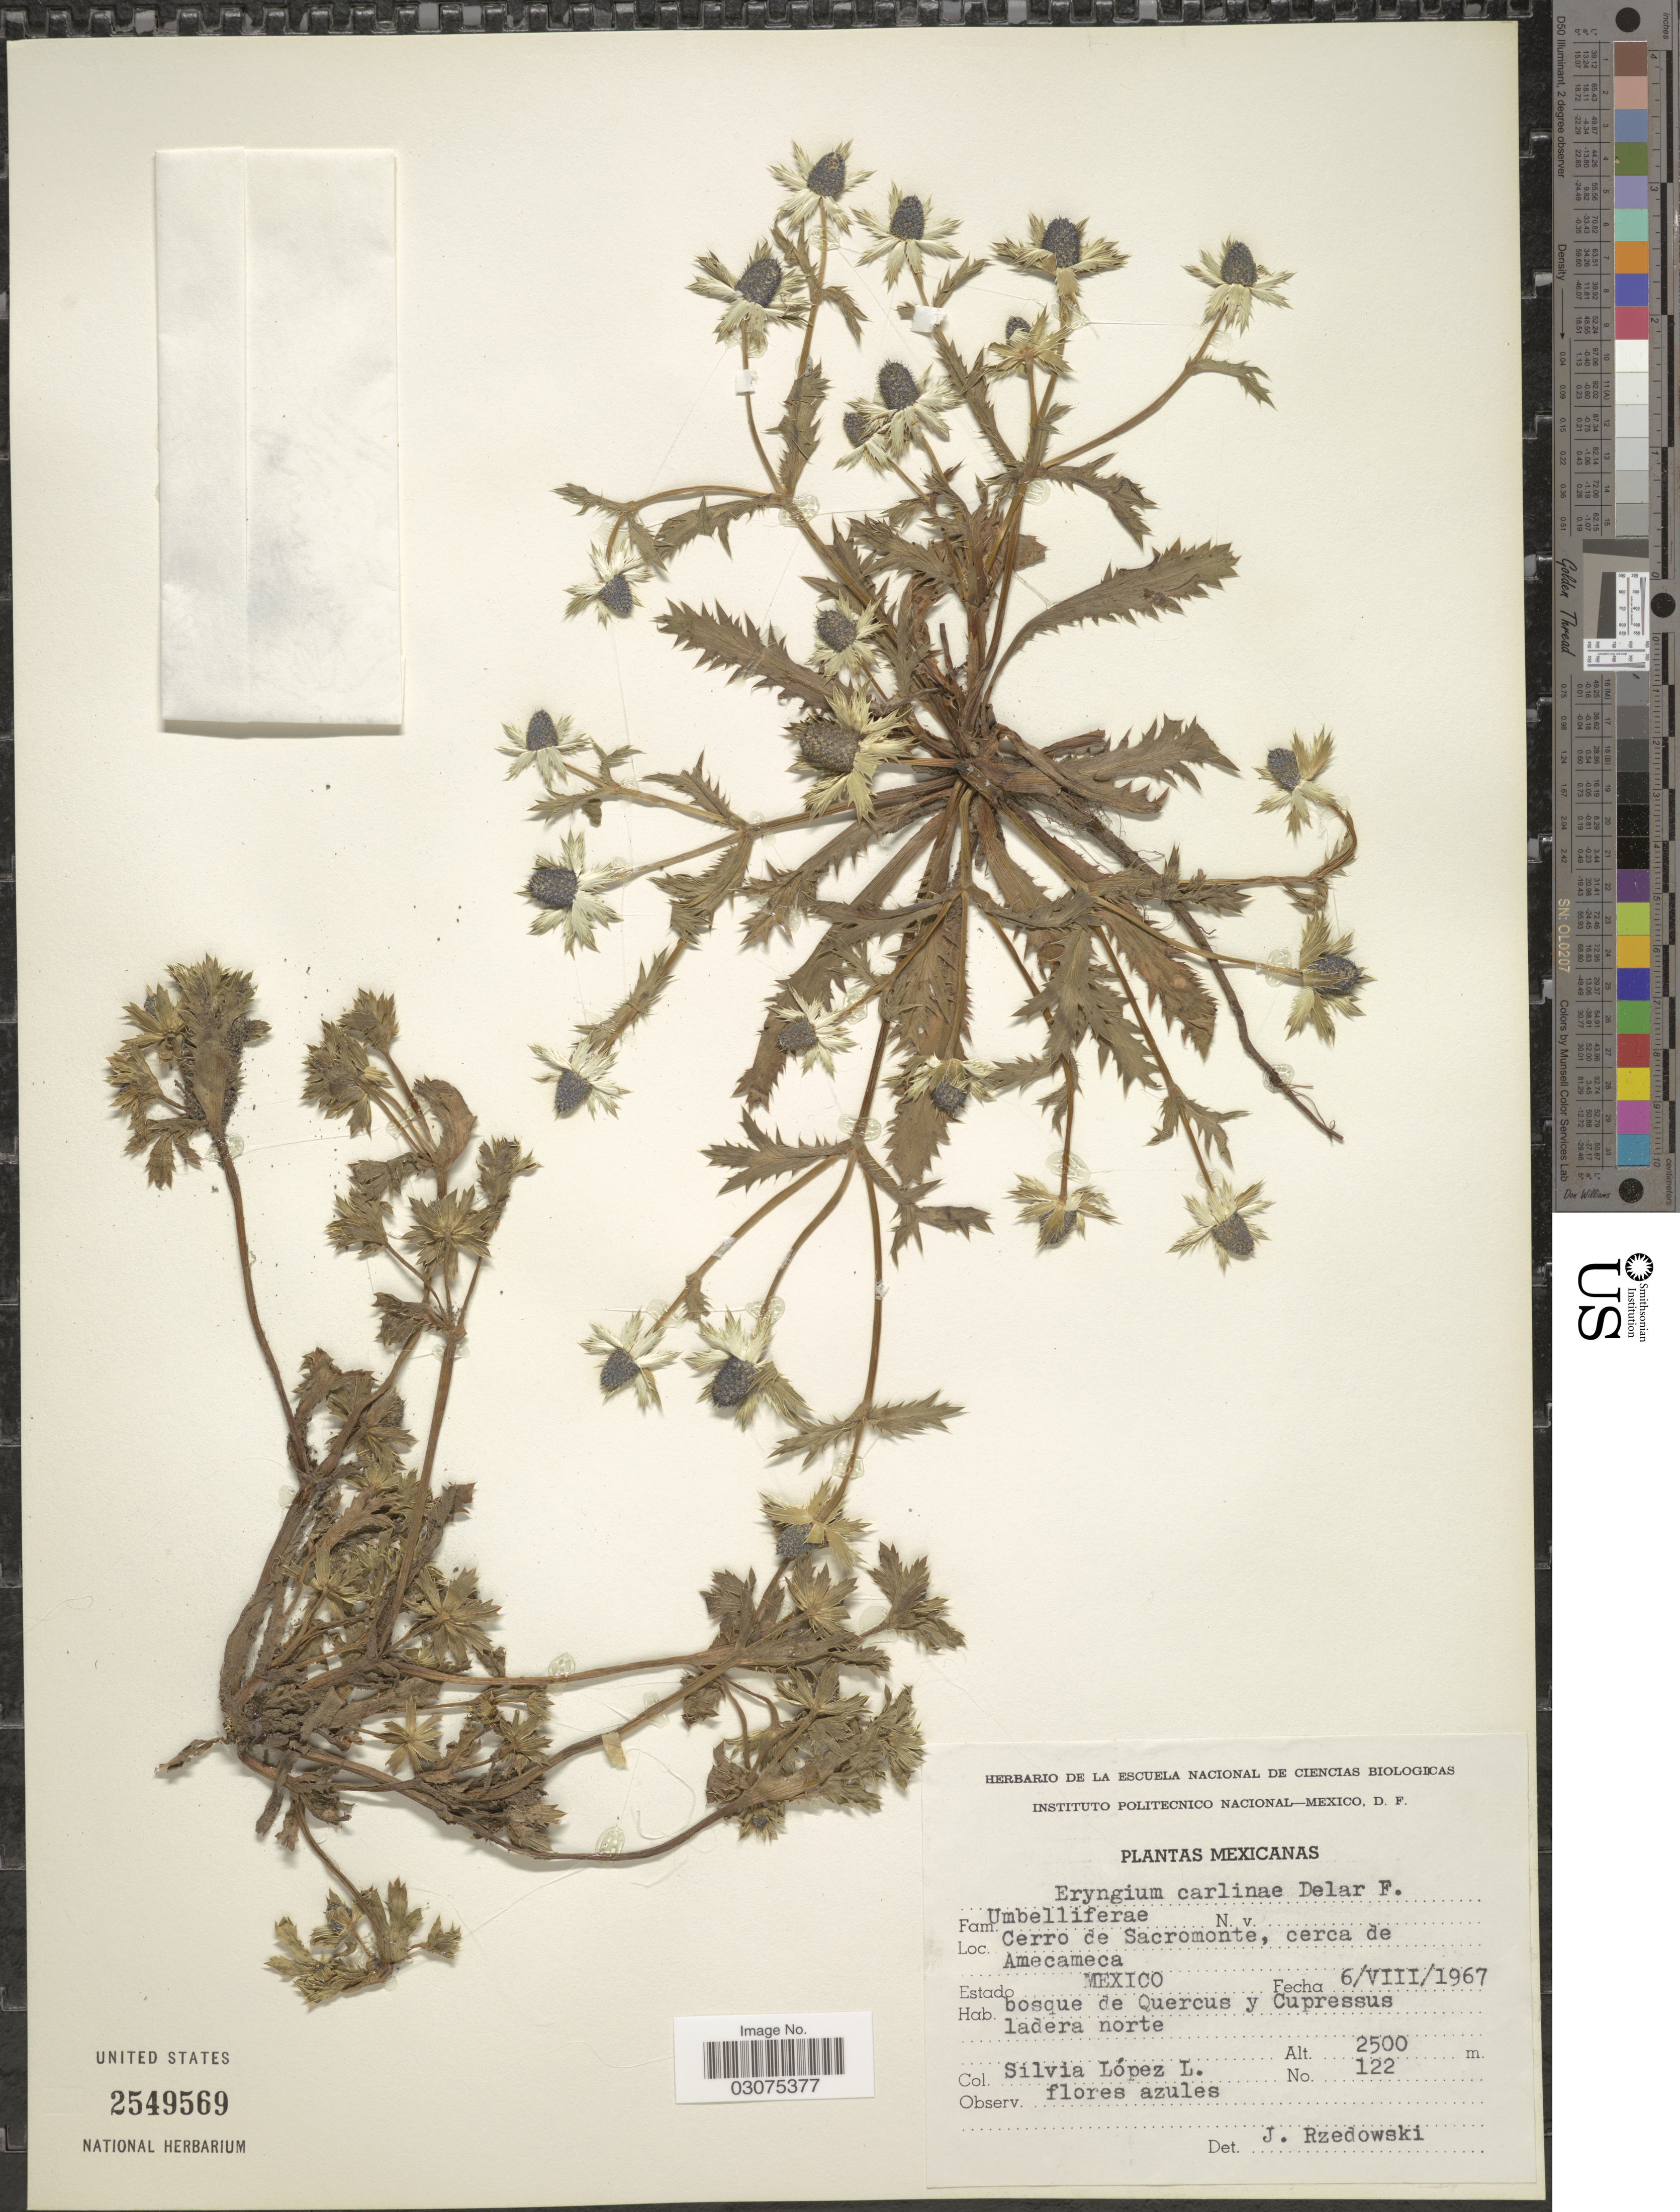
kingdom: Plantae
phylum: Tracheophyta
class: Magnoliopsida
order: Apiales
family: Apiaceae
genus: Eryngium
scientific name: Eryngium carlinae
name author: F. Delaroche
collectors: S. López L.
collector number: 122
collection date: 1967-08-06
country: Mexico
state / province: México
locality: Cerro de Sacromonte, cerca de Amecameca, bosque de Quercus y Cupressus ladera norte.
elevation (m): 2500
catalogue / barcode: US 2549569